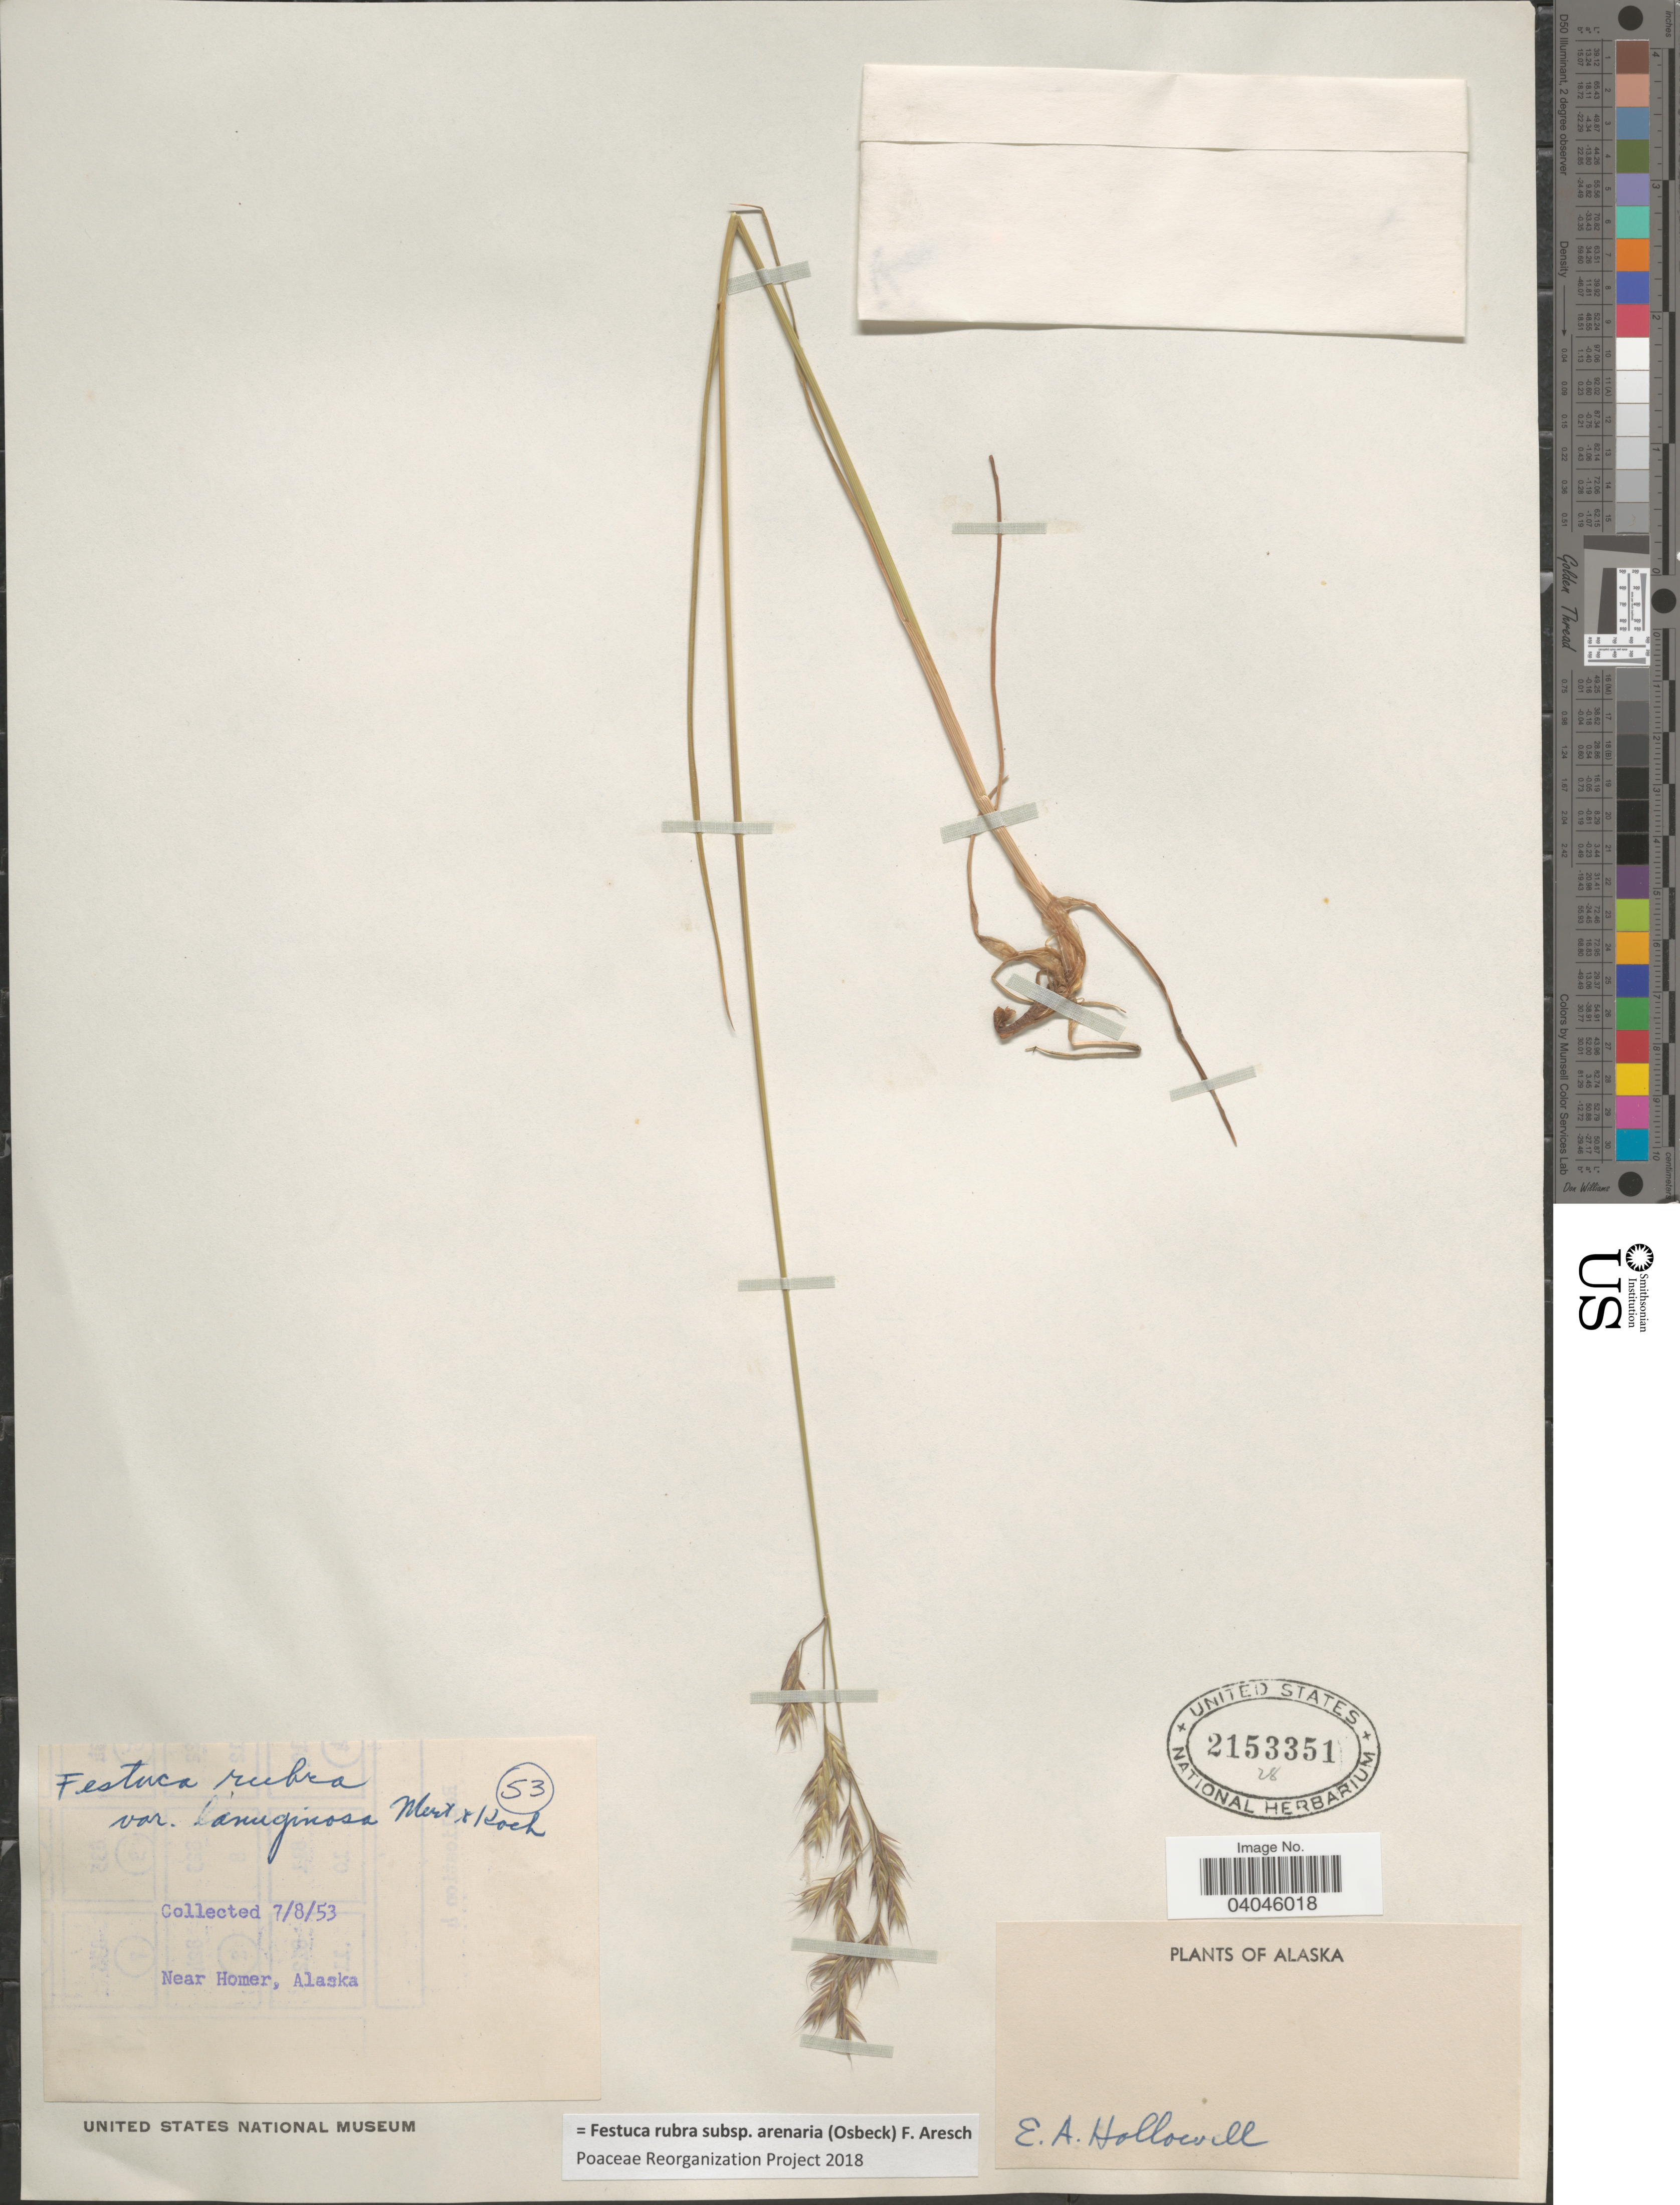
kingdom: Plantae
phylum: Tracheophyta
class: Liliopsida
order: Poales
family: Poaceae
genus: Festuca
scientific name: Festuca rubra subsp. arenaria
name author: (Osbeck) F. Aresch.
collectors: E. Hollowell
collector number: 53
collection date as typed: Transcribed d/m/y: 8/7/53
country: United States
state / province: Alaska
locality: Near Homer.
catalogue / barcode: US 2153351